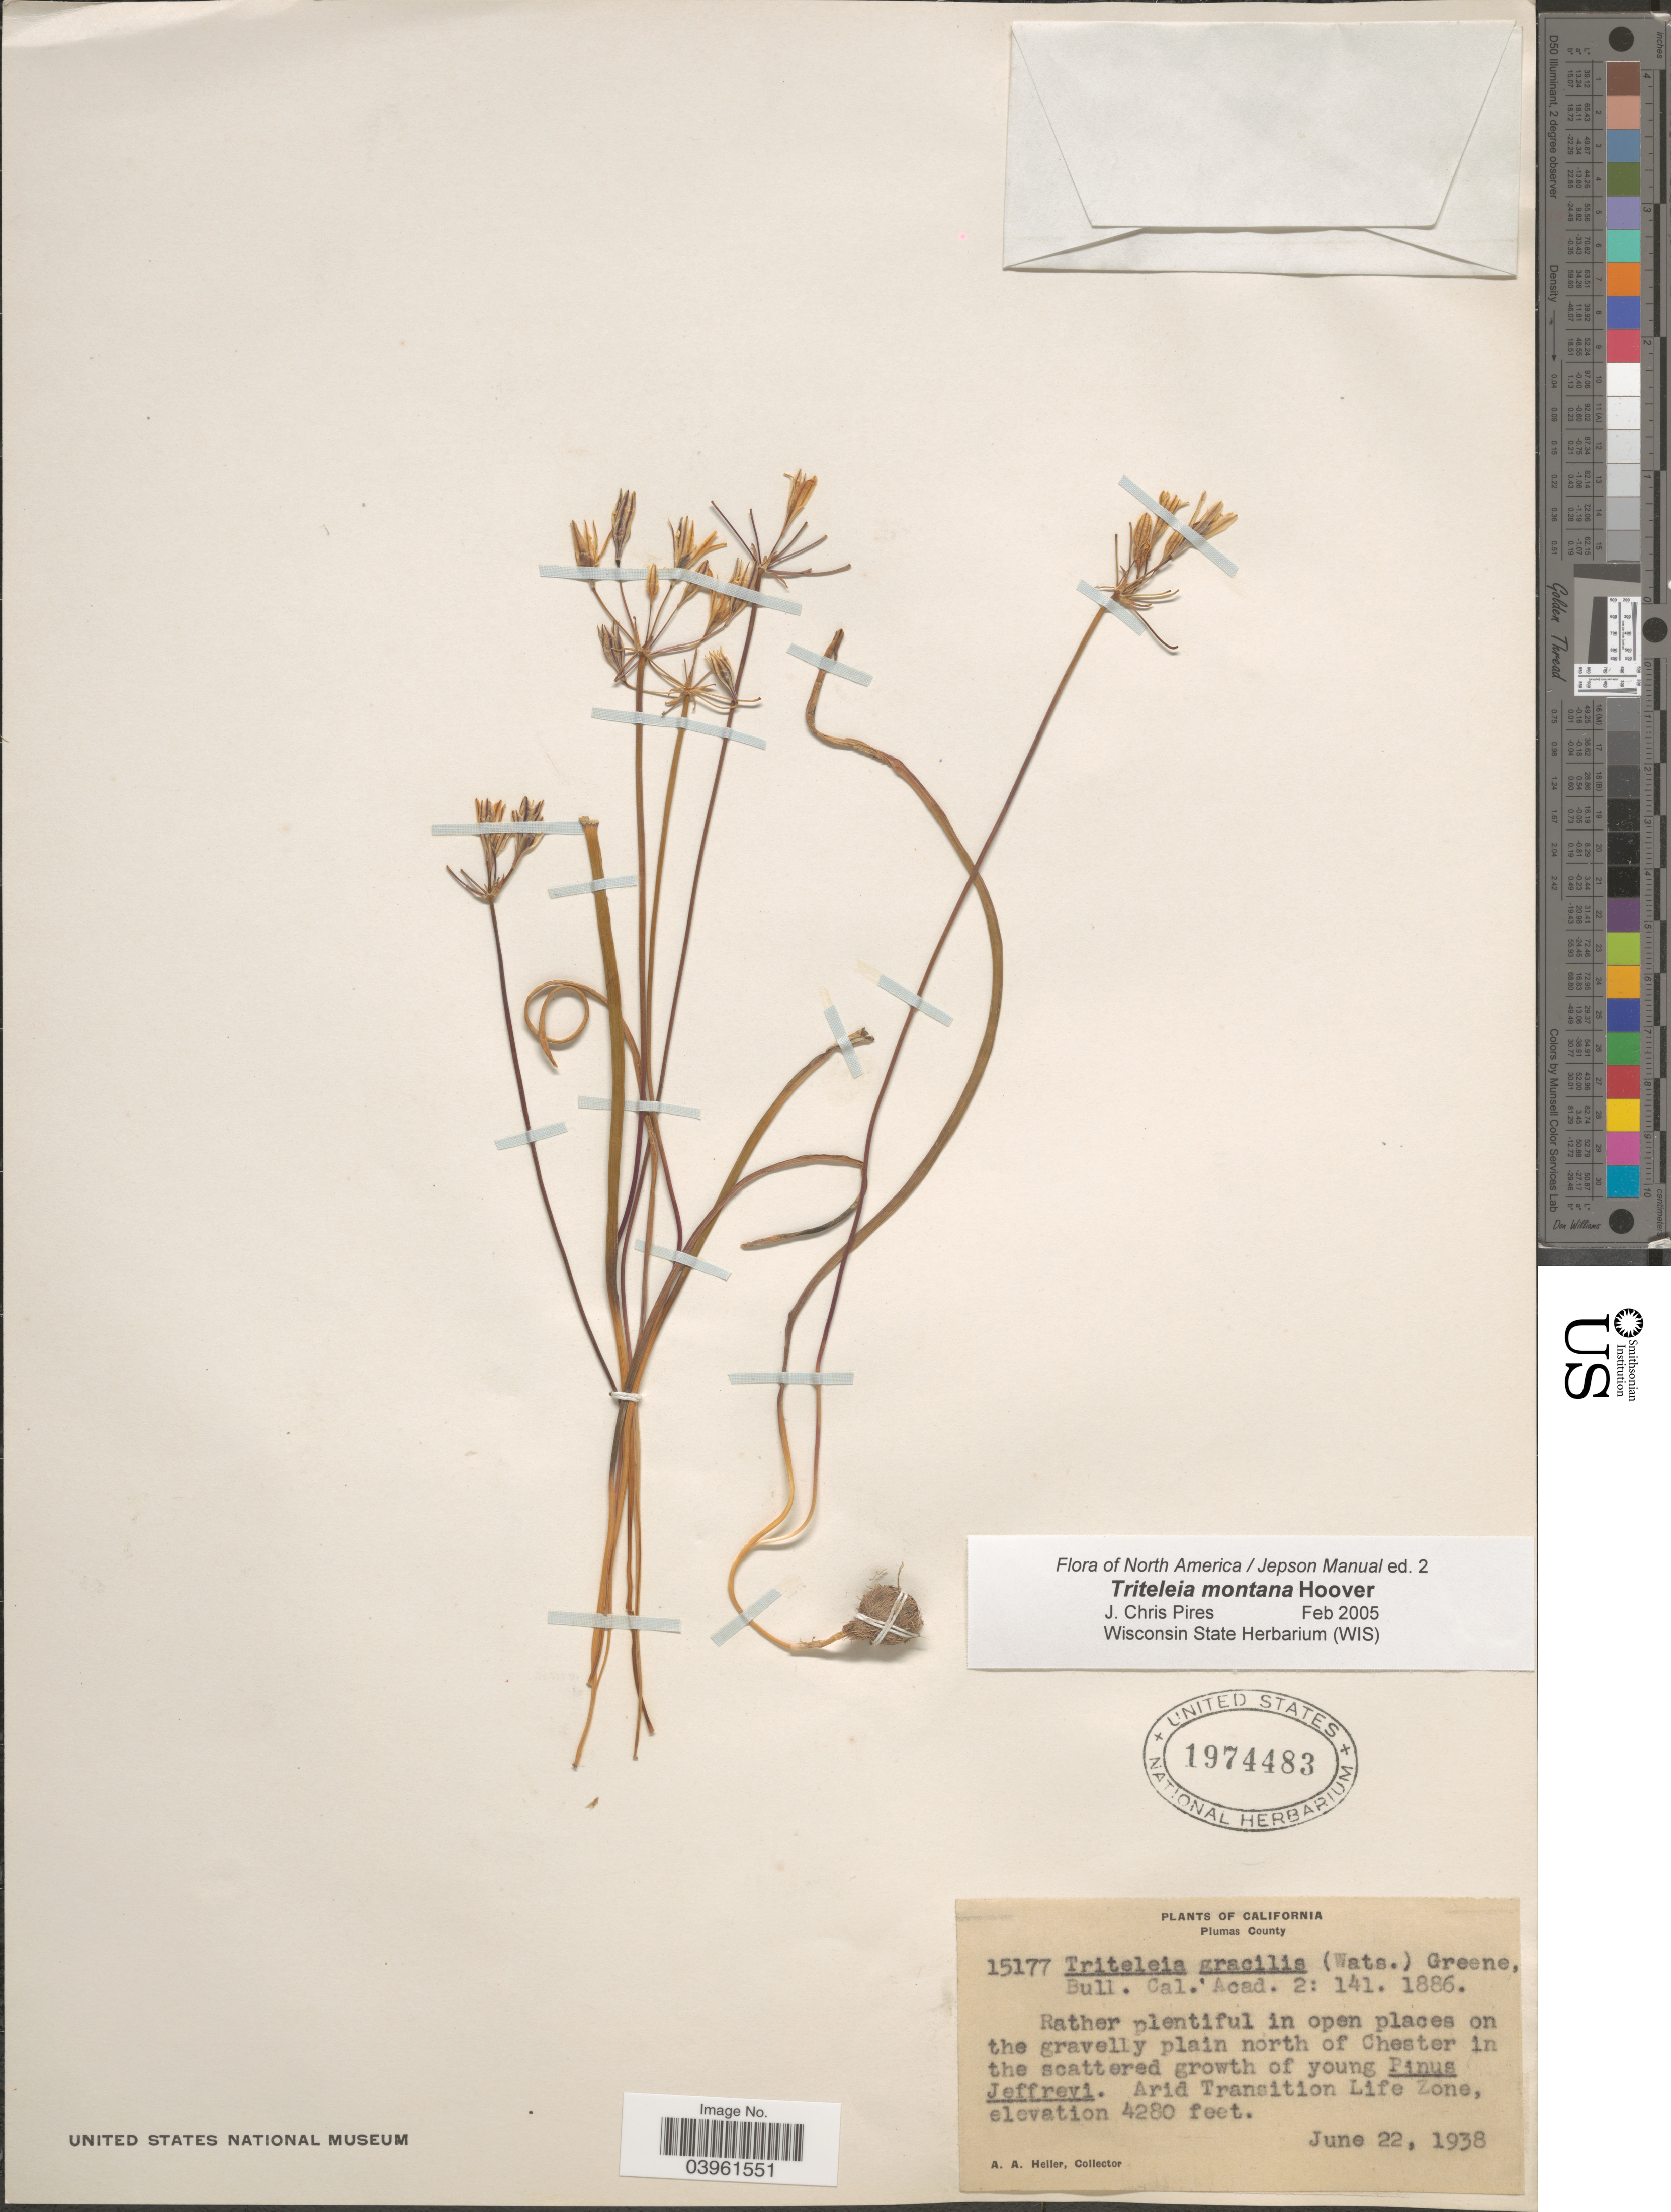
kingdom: Plantae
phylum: Tracheophyta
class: Liliopsida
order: Asparagales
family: Asparagaceae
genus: Triteleia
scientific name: Triteleia montana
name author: Hoover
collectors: A. A. Heller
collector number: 15177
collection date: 1938-06-22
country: United States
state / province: California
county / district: Plumas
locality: Plumas County. On the gravelly plain north of Chester. Arid Transition Life Zone.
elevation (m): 1305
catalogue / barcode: US 1974483